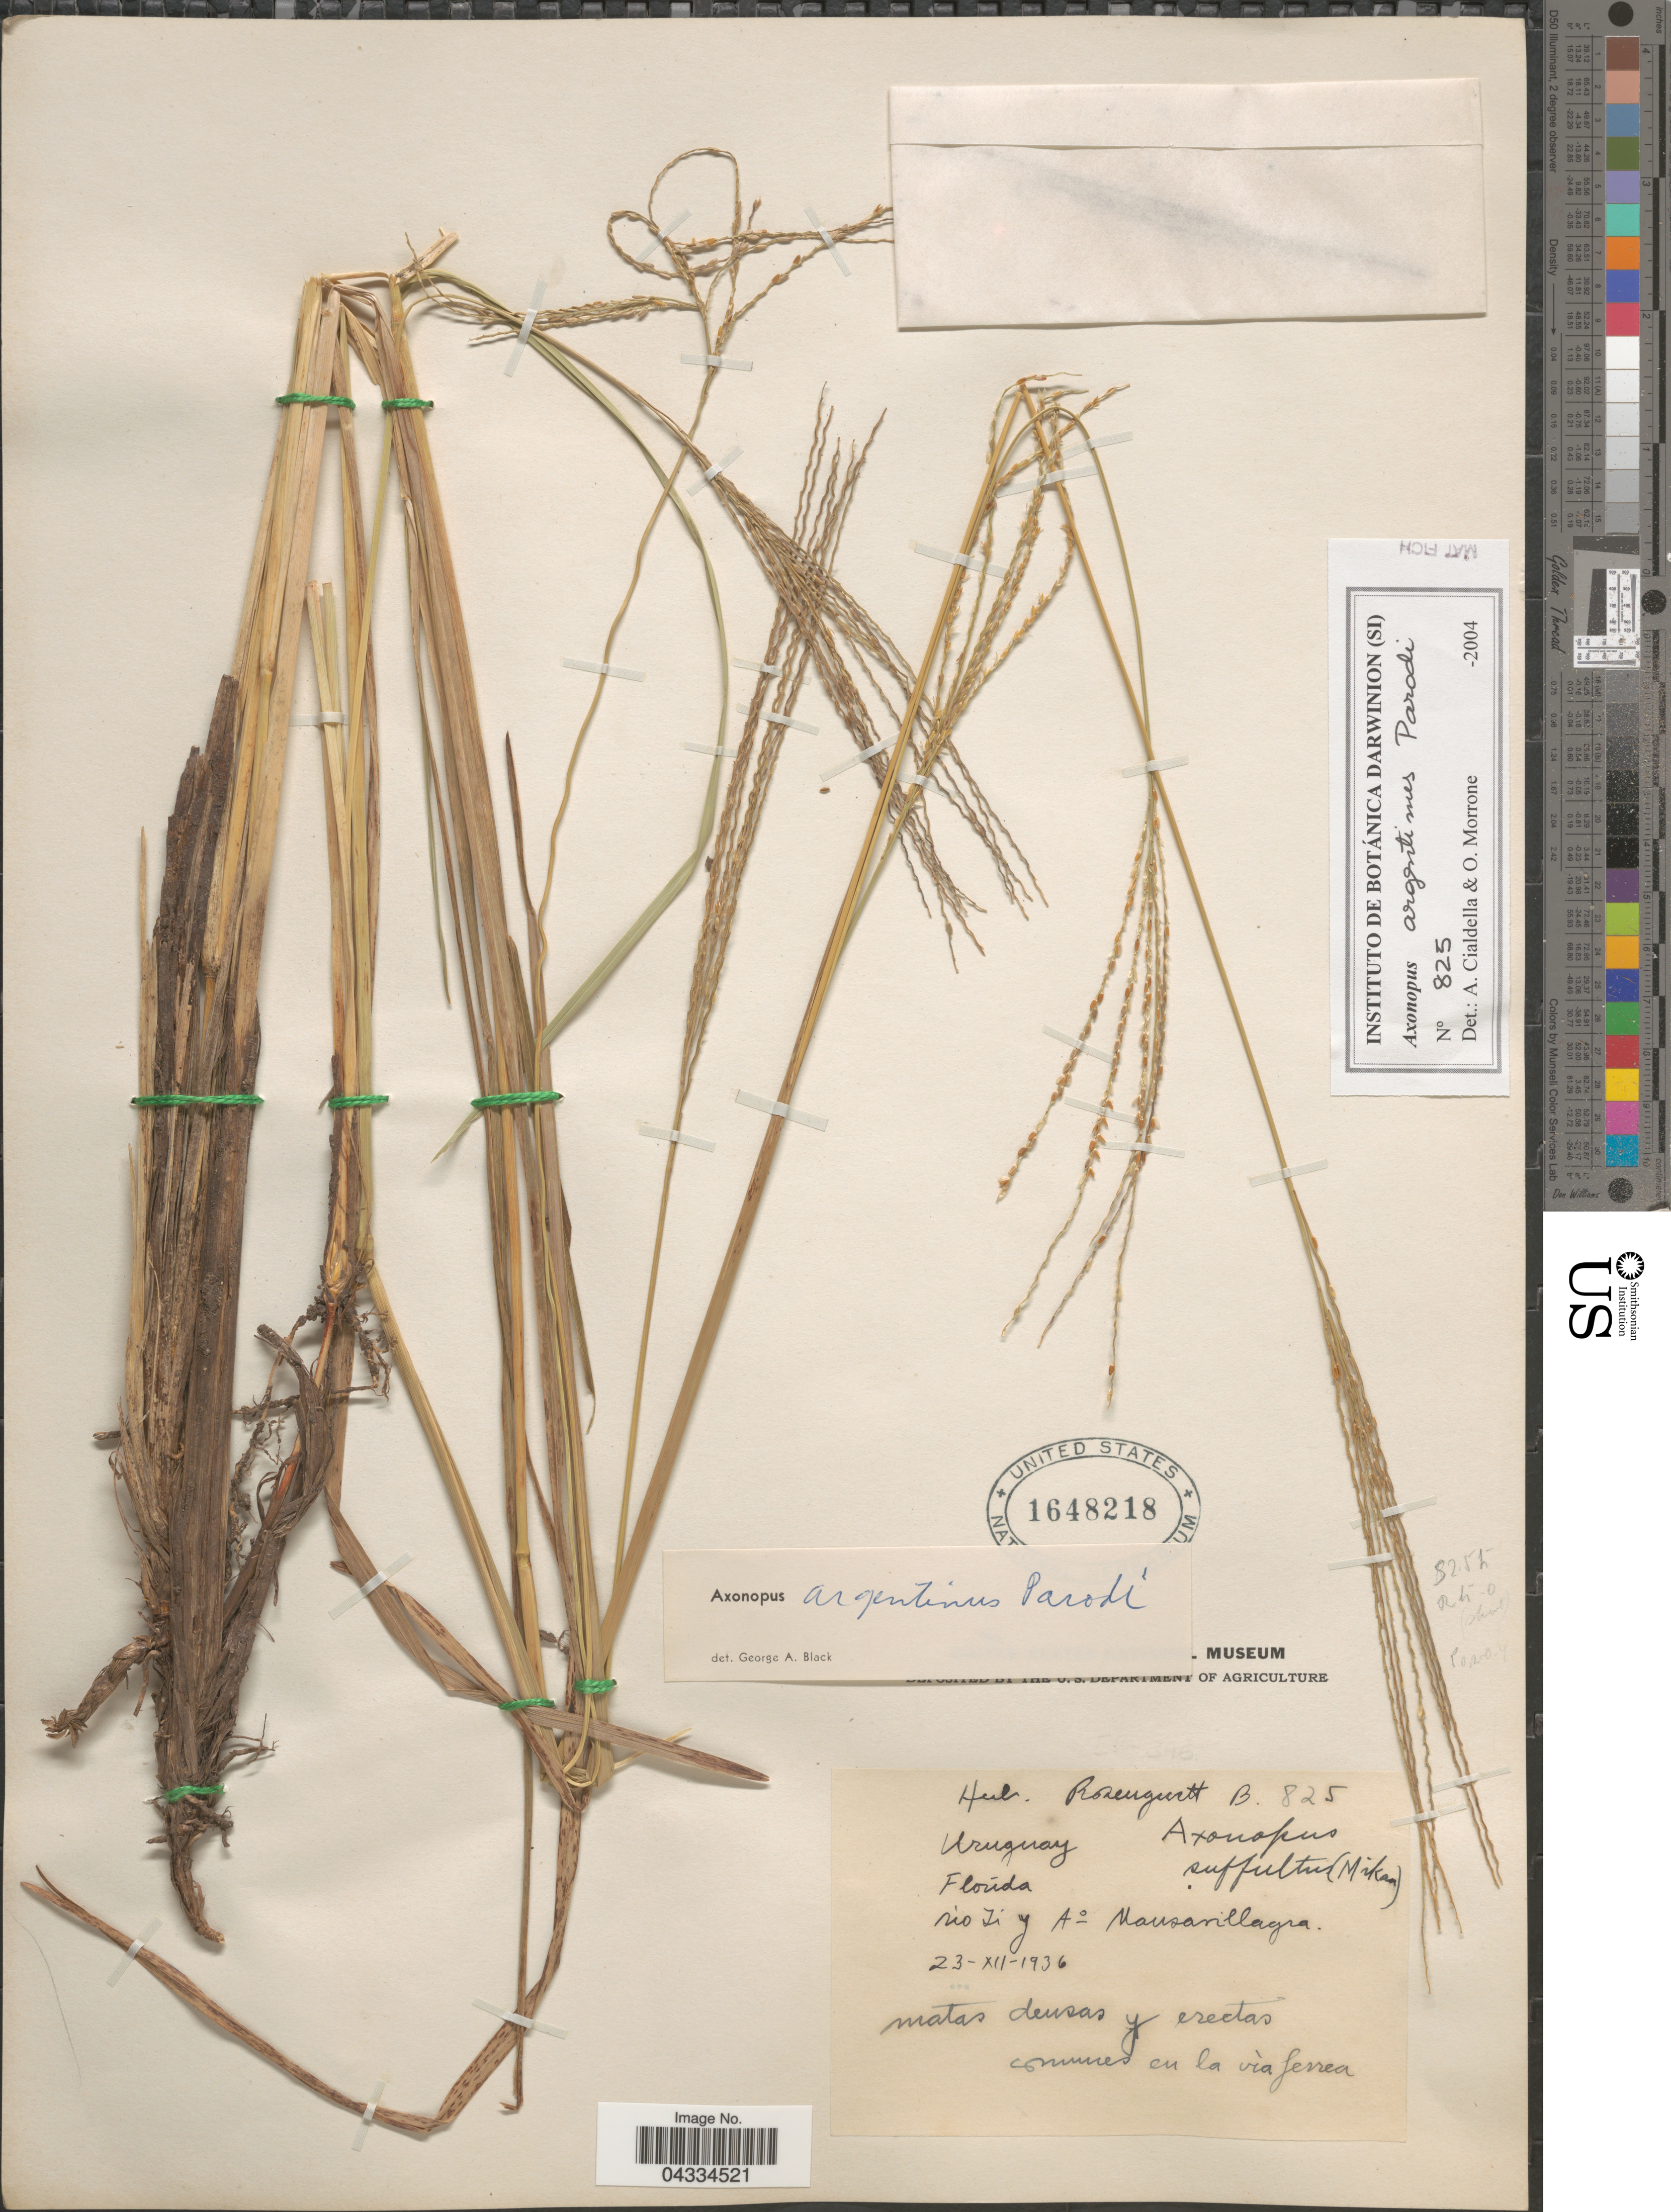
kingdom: Plantae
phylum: Tracheophyta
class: Liliopsida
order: Poales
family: Poaceae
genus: Axonopus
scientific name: Axonopus argentinus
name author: Parodi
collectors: ex herb. Rosengurtt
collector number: B825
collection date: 1936-12-23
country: Uruguay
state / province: Florida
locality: Rio Yi y Ao Mansavillagra.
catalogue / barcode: US 1648218